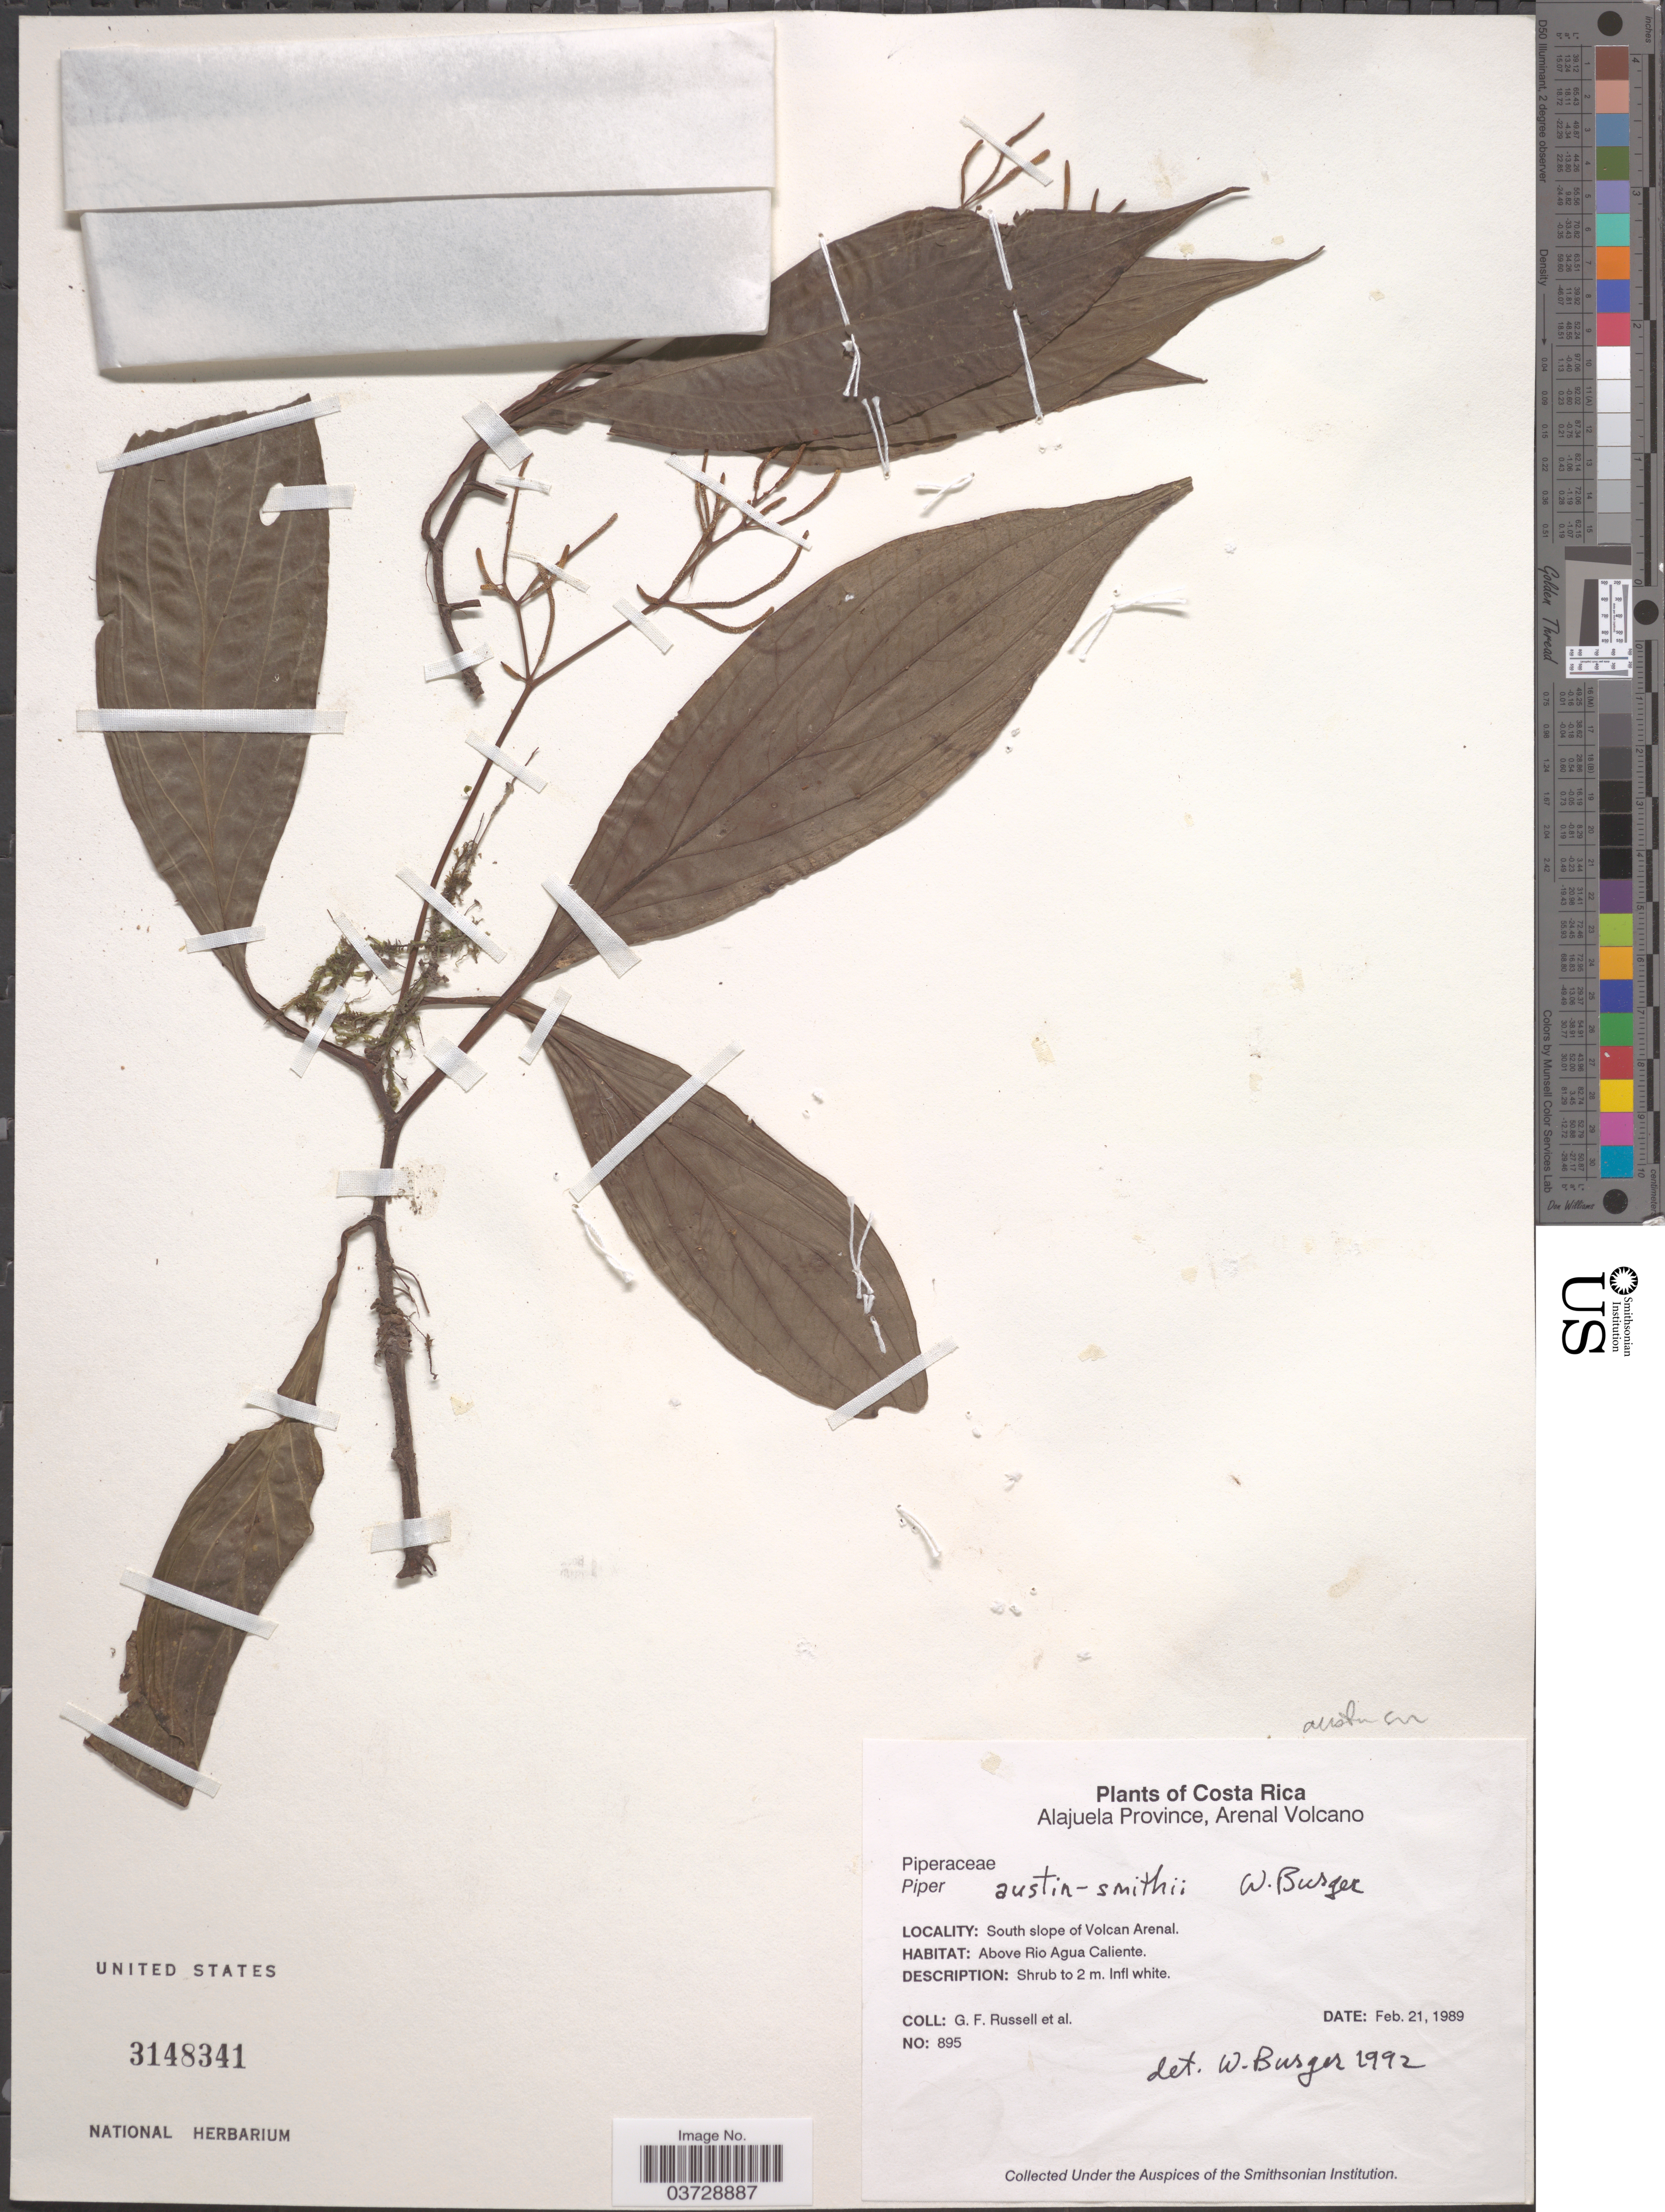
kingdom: Plantae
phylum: Tracheophyta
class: Magnoliopsida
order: Piperales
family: Piperaceae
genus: Peperomia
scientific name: Peperomia austin-smithii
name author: W.C. Burger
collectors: G. Russell & et al.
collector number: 895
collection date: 1989-02-21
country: Costa Rica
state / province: Alajuela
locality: Arenal Volcano. South slope of Volcan Arenal. Above Rio Agua Caliente.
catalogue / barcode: US 3148341